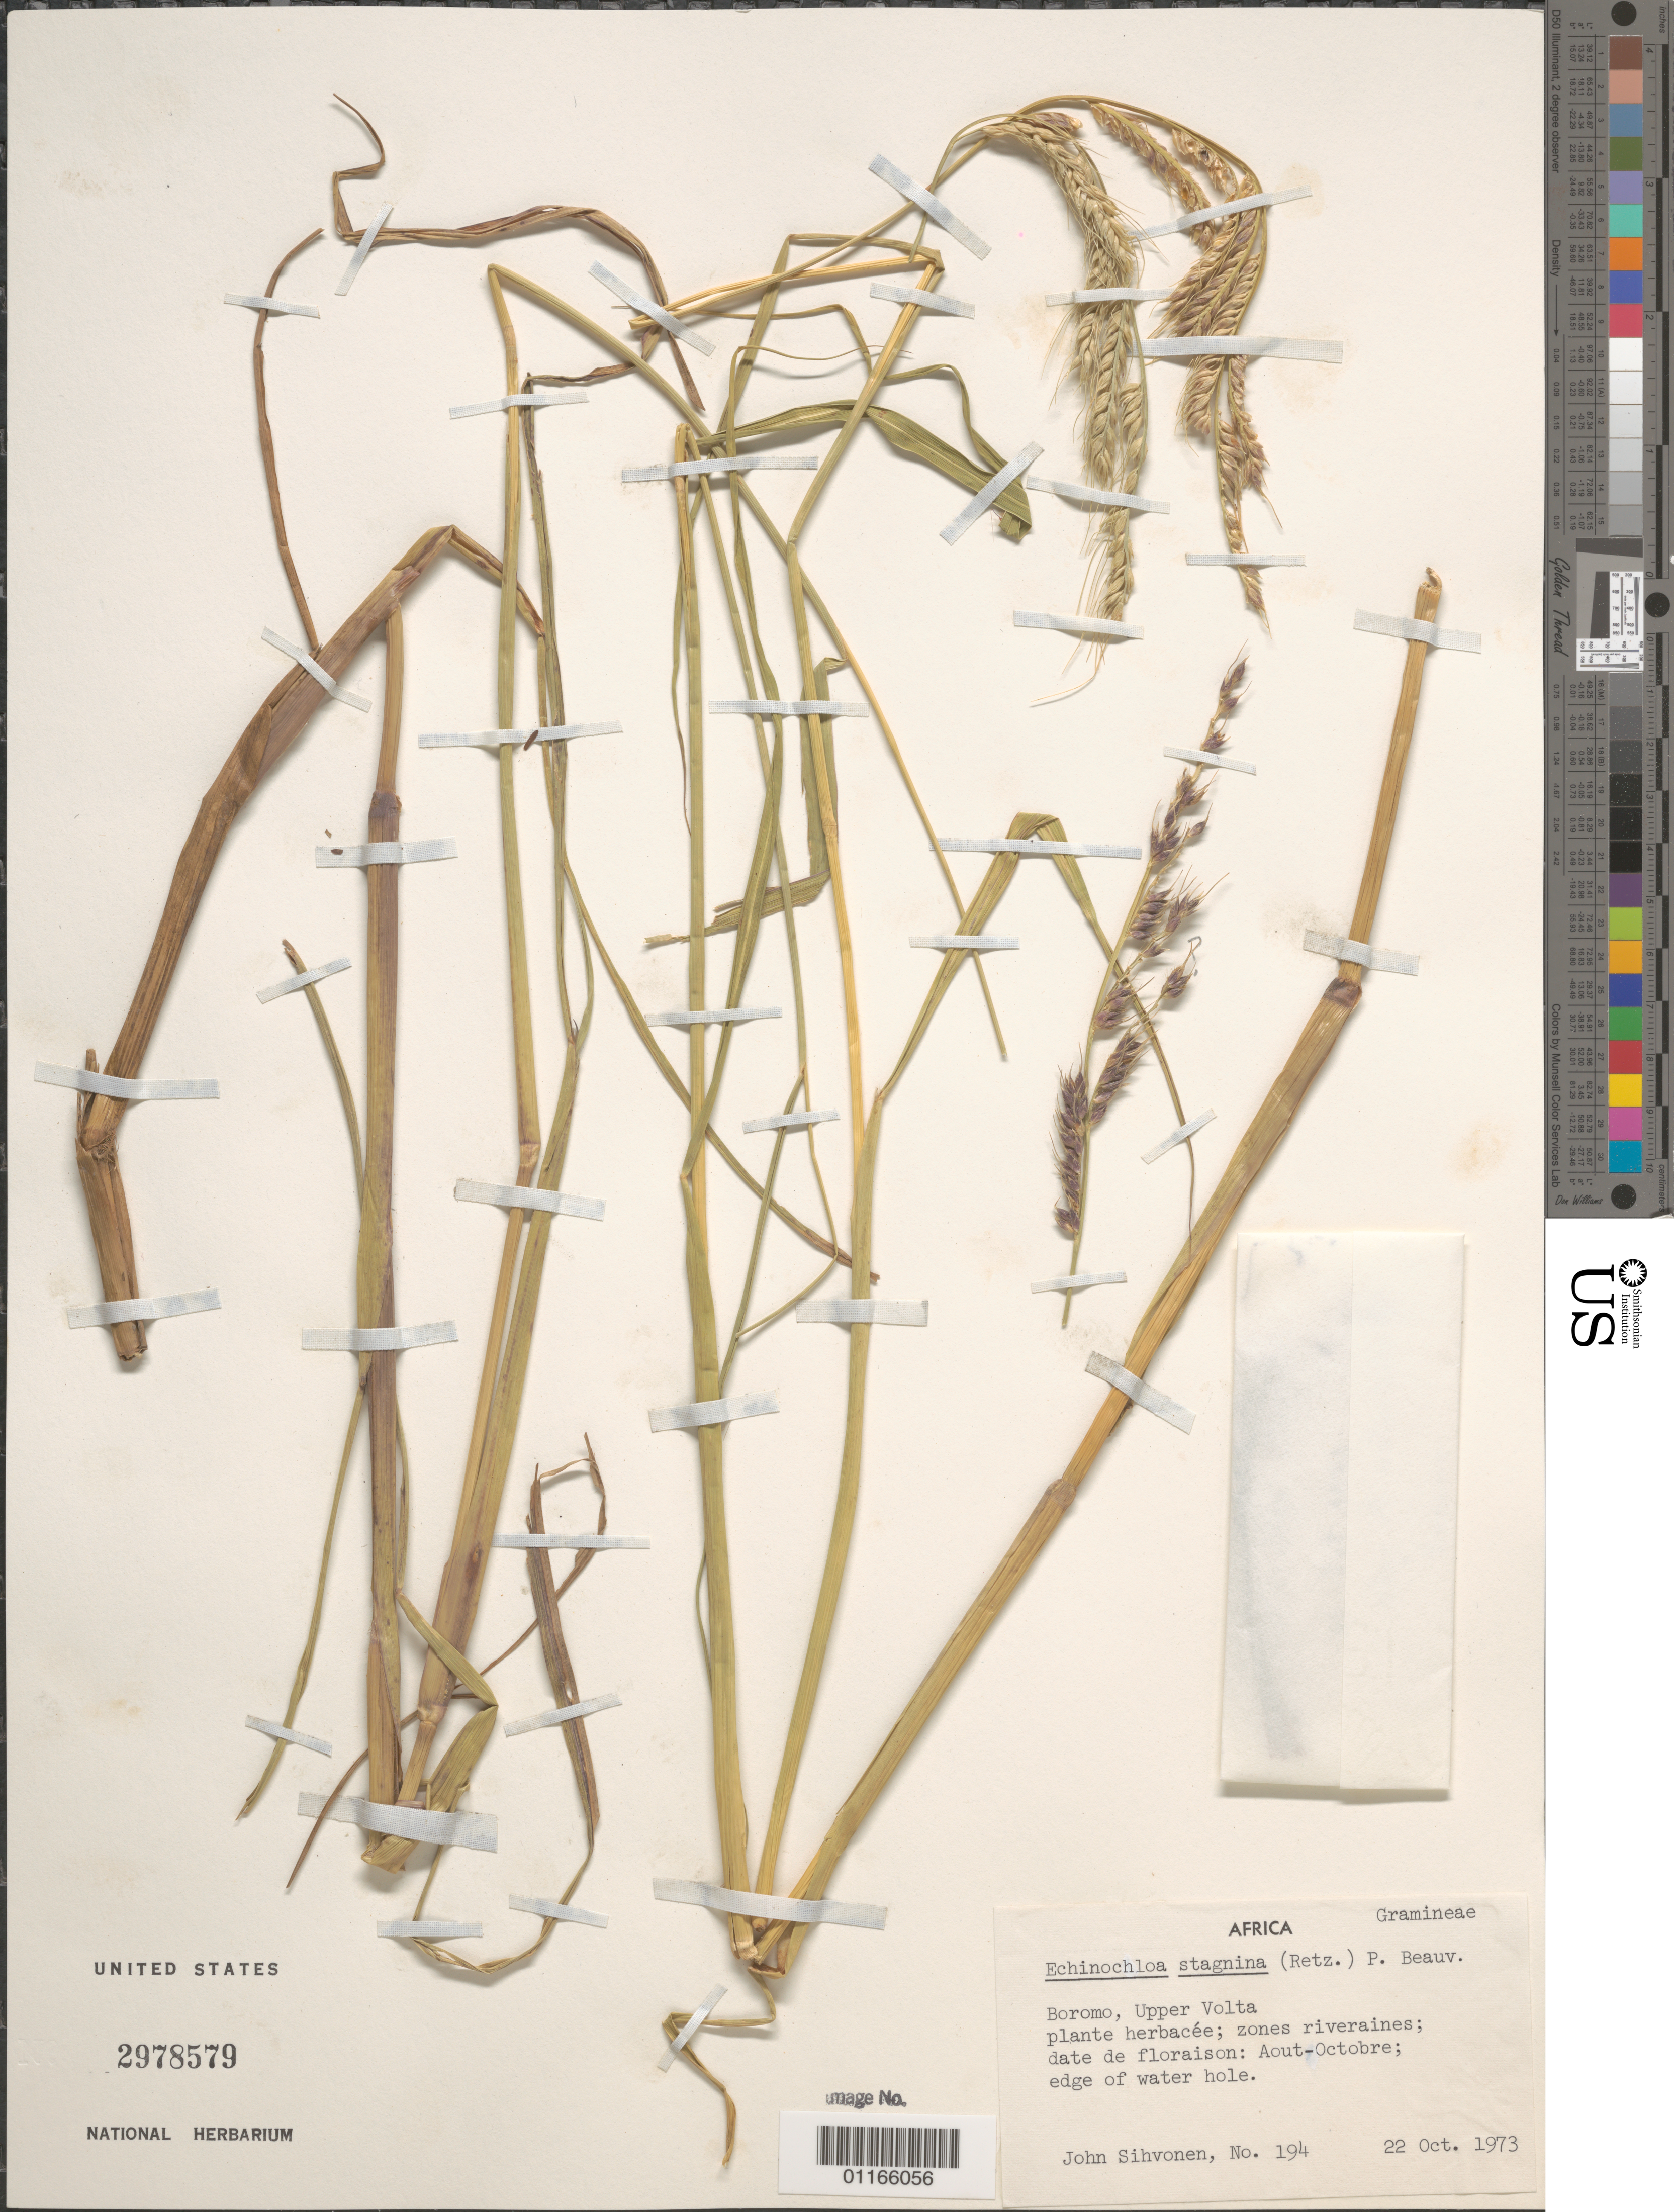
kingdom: Plantae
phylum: Tracheophyta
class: Liliopsida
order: Poales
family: Poaceae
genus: Echinochloa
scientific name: Echinochloa stagnina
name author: (Retz.) P. Beauv.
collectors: J. Sihvonen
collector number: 194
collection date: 1973-10-22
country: Burkina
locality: Boromo, Upper Volta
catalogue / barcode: US 2978579